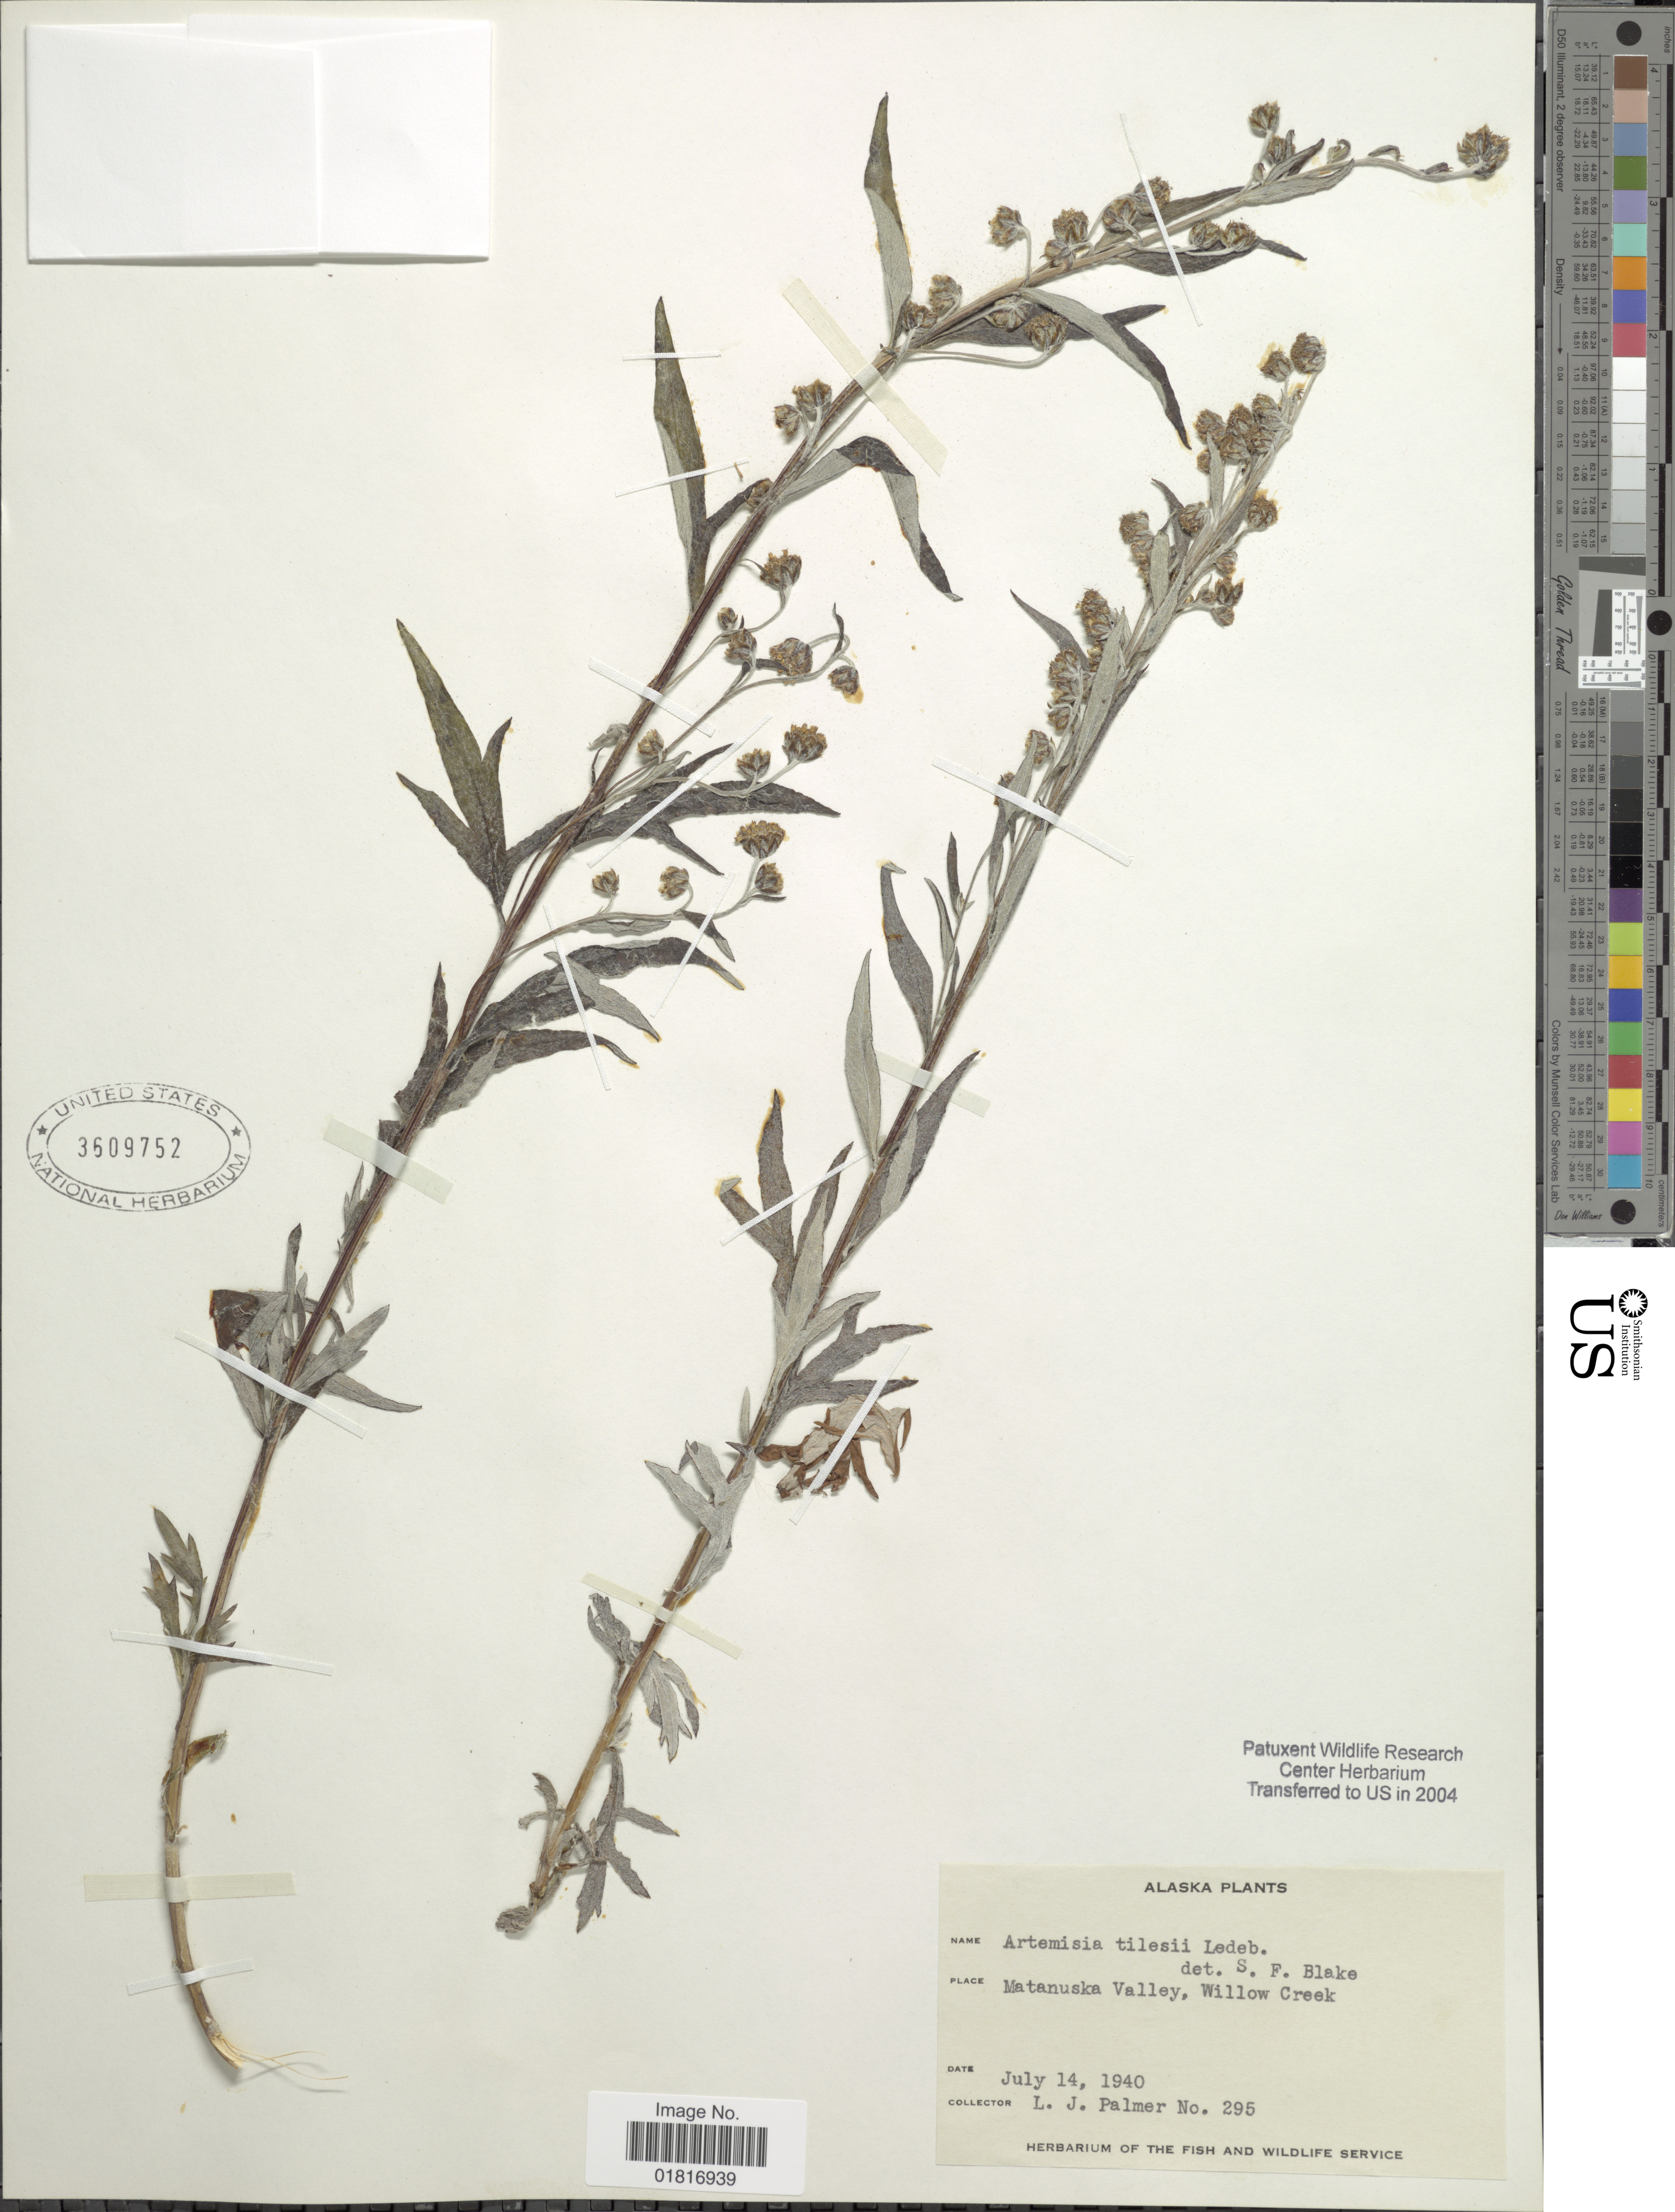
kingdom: Plantae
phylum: Tracheophyta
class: Magnoliopsida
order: Asterales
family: Asteraceae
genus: Artemisia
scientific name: Artemisia tilesii var. elatior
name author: Torr. & A. Gray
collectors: L. J. Palmer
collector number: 295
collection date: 1940-07-14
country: United States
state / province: Alaska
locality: Matanuska Valley, Willow Creek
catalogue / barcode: US 3609752